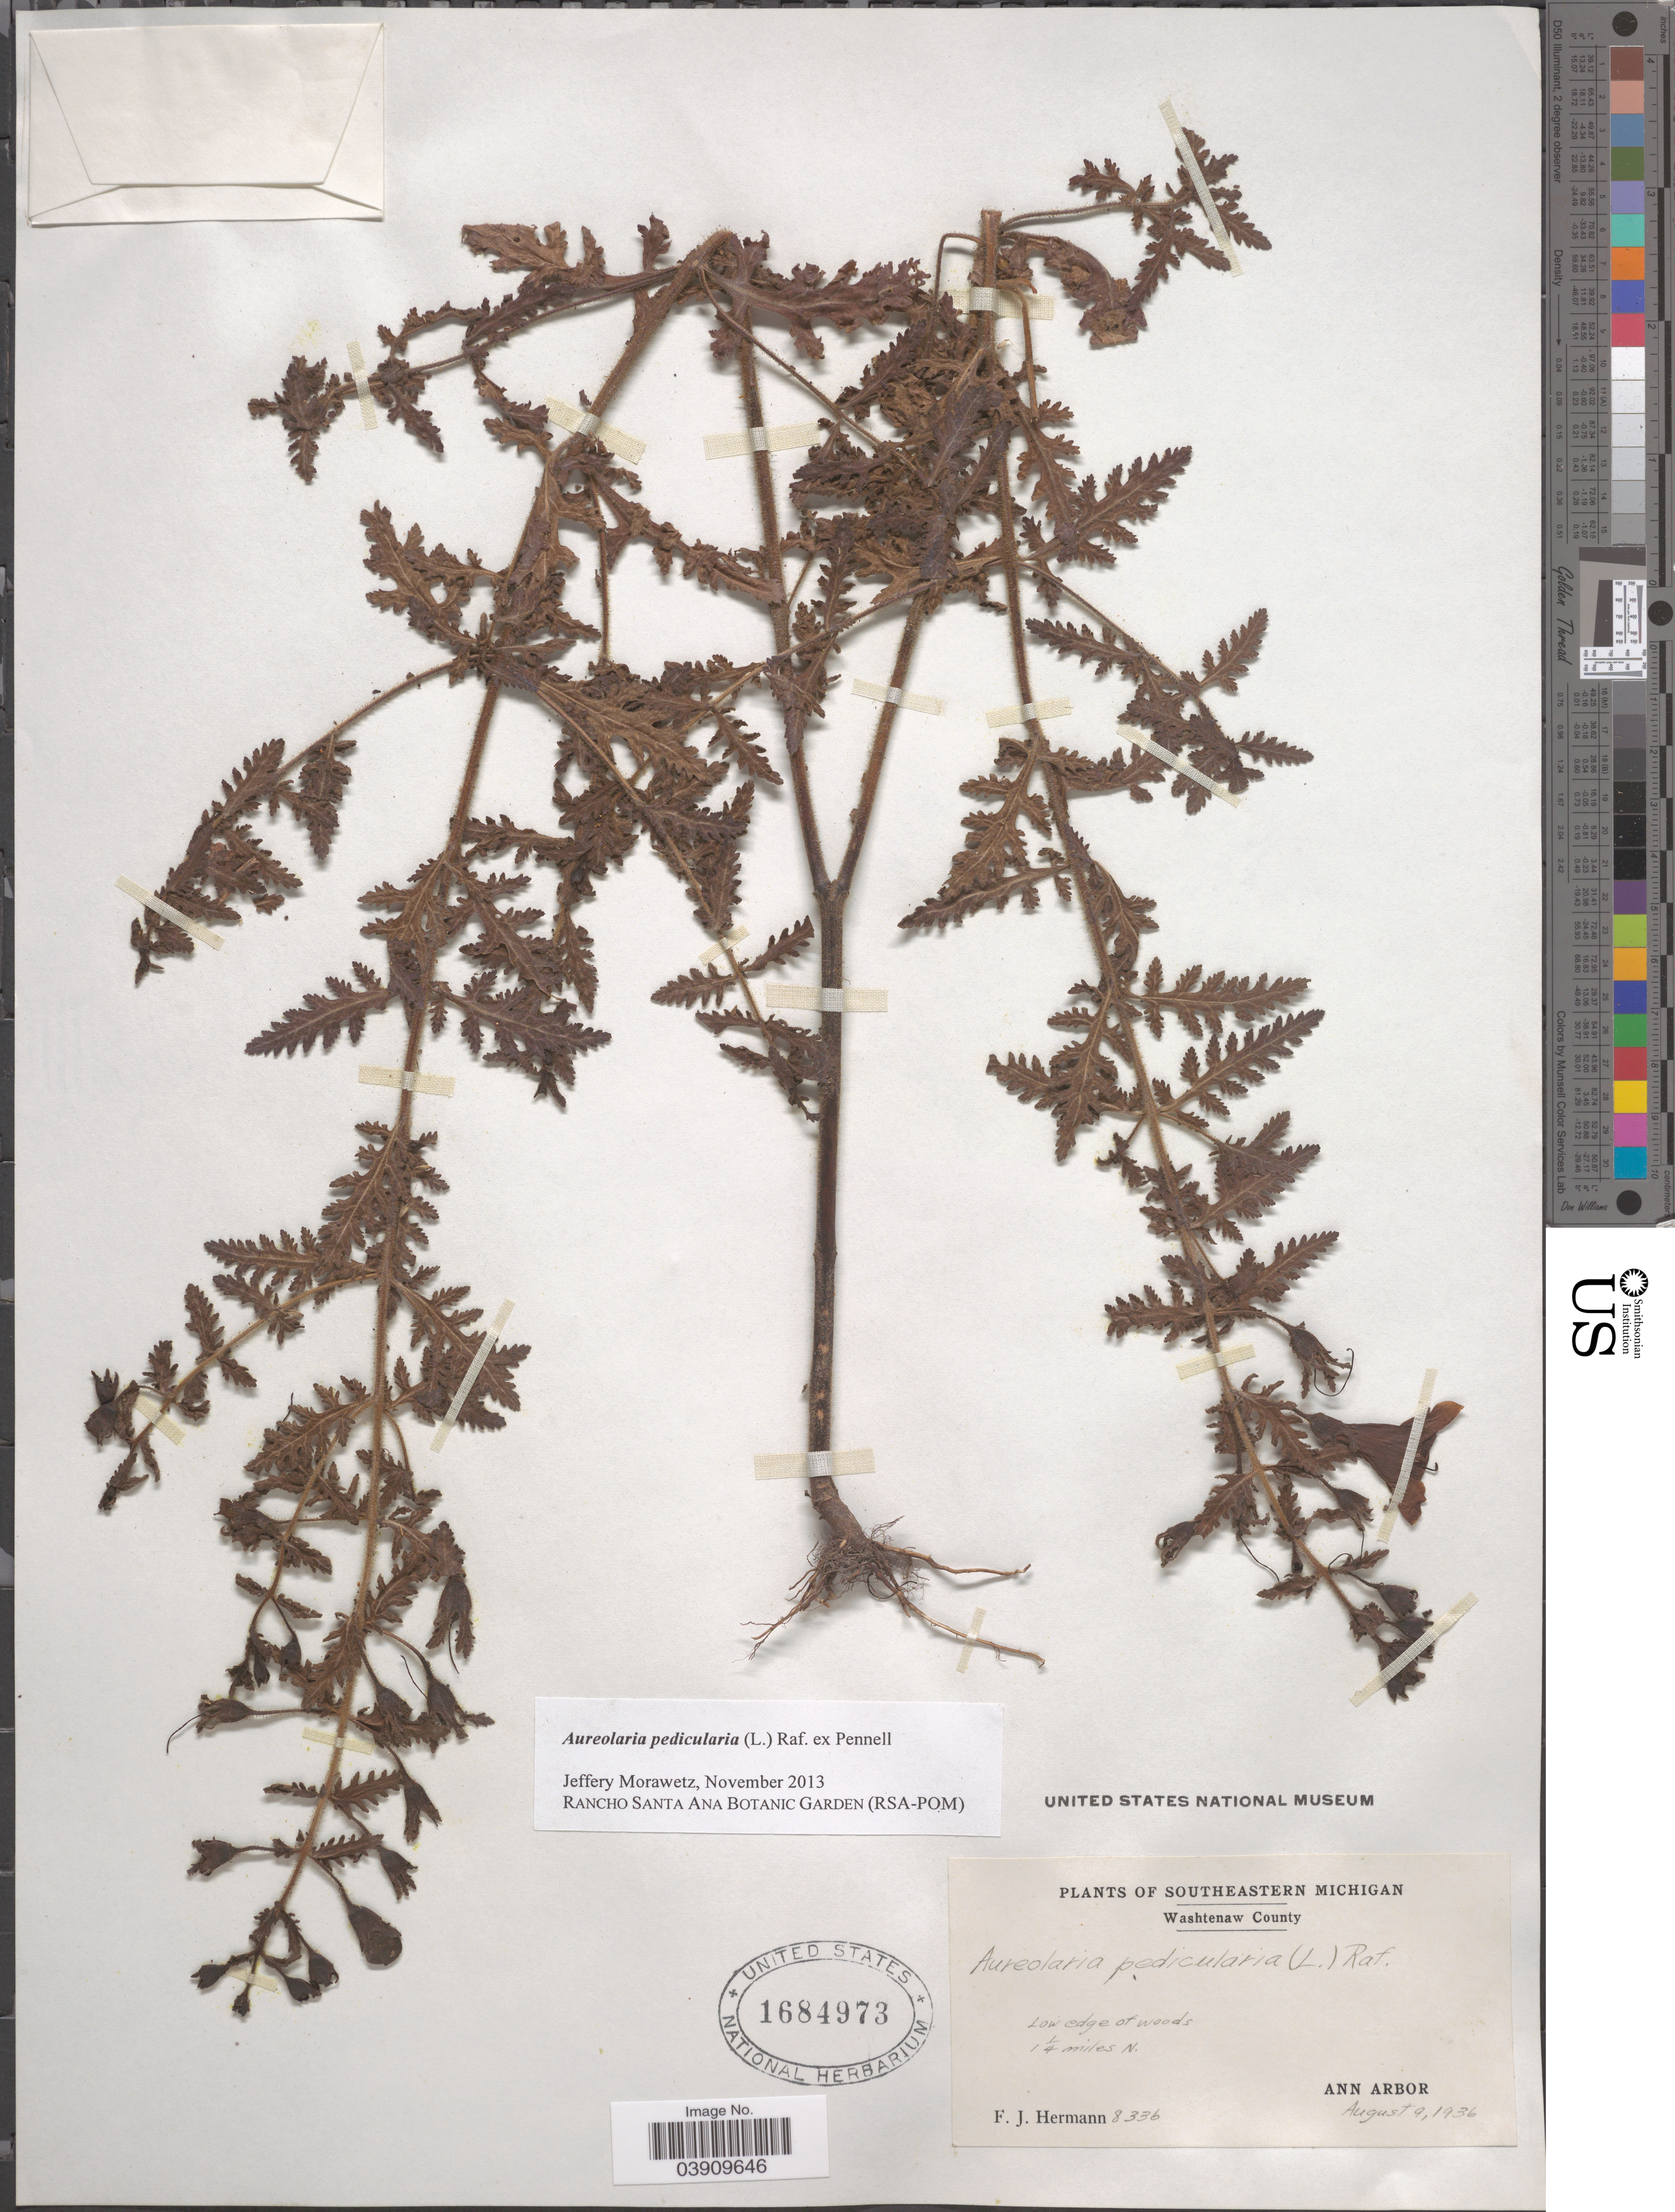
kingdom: Plantae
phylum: Tracheophyta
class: Magnoliopsida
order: Lamiales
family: Orobanchaceae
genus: Aureolaria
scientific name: Aureolaria pedicularia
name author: (L.) Raf. ex Farw.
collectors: F. J. Hermann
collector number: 8336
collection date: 1936-08-09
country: United States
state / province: Michigan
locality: Southeastern Michigan. Washtenaw County. 1¼ miles N. Ann Arbor.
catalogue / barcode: US 1684973